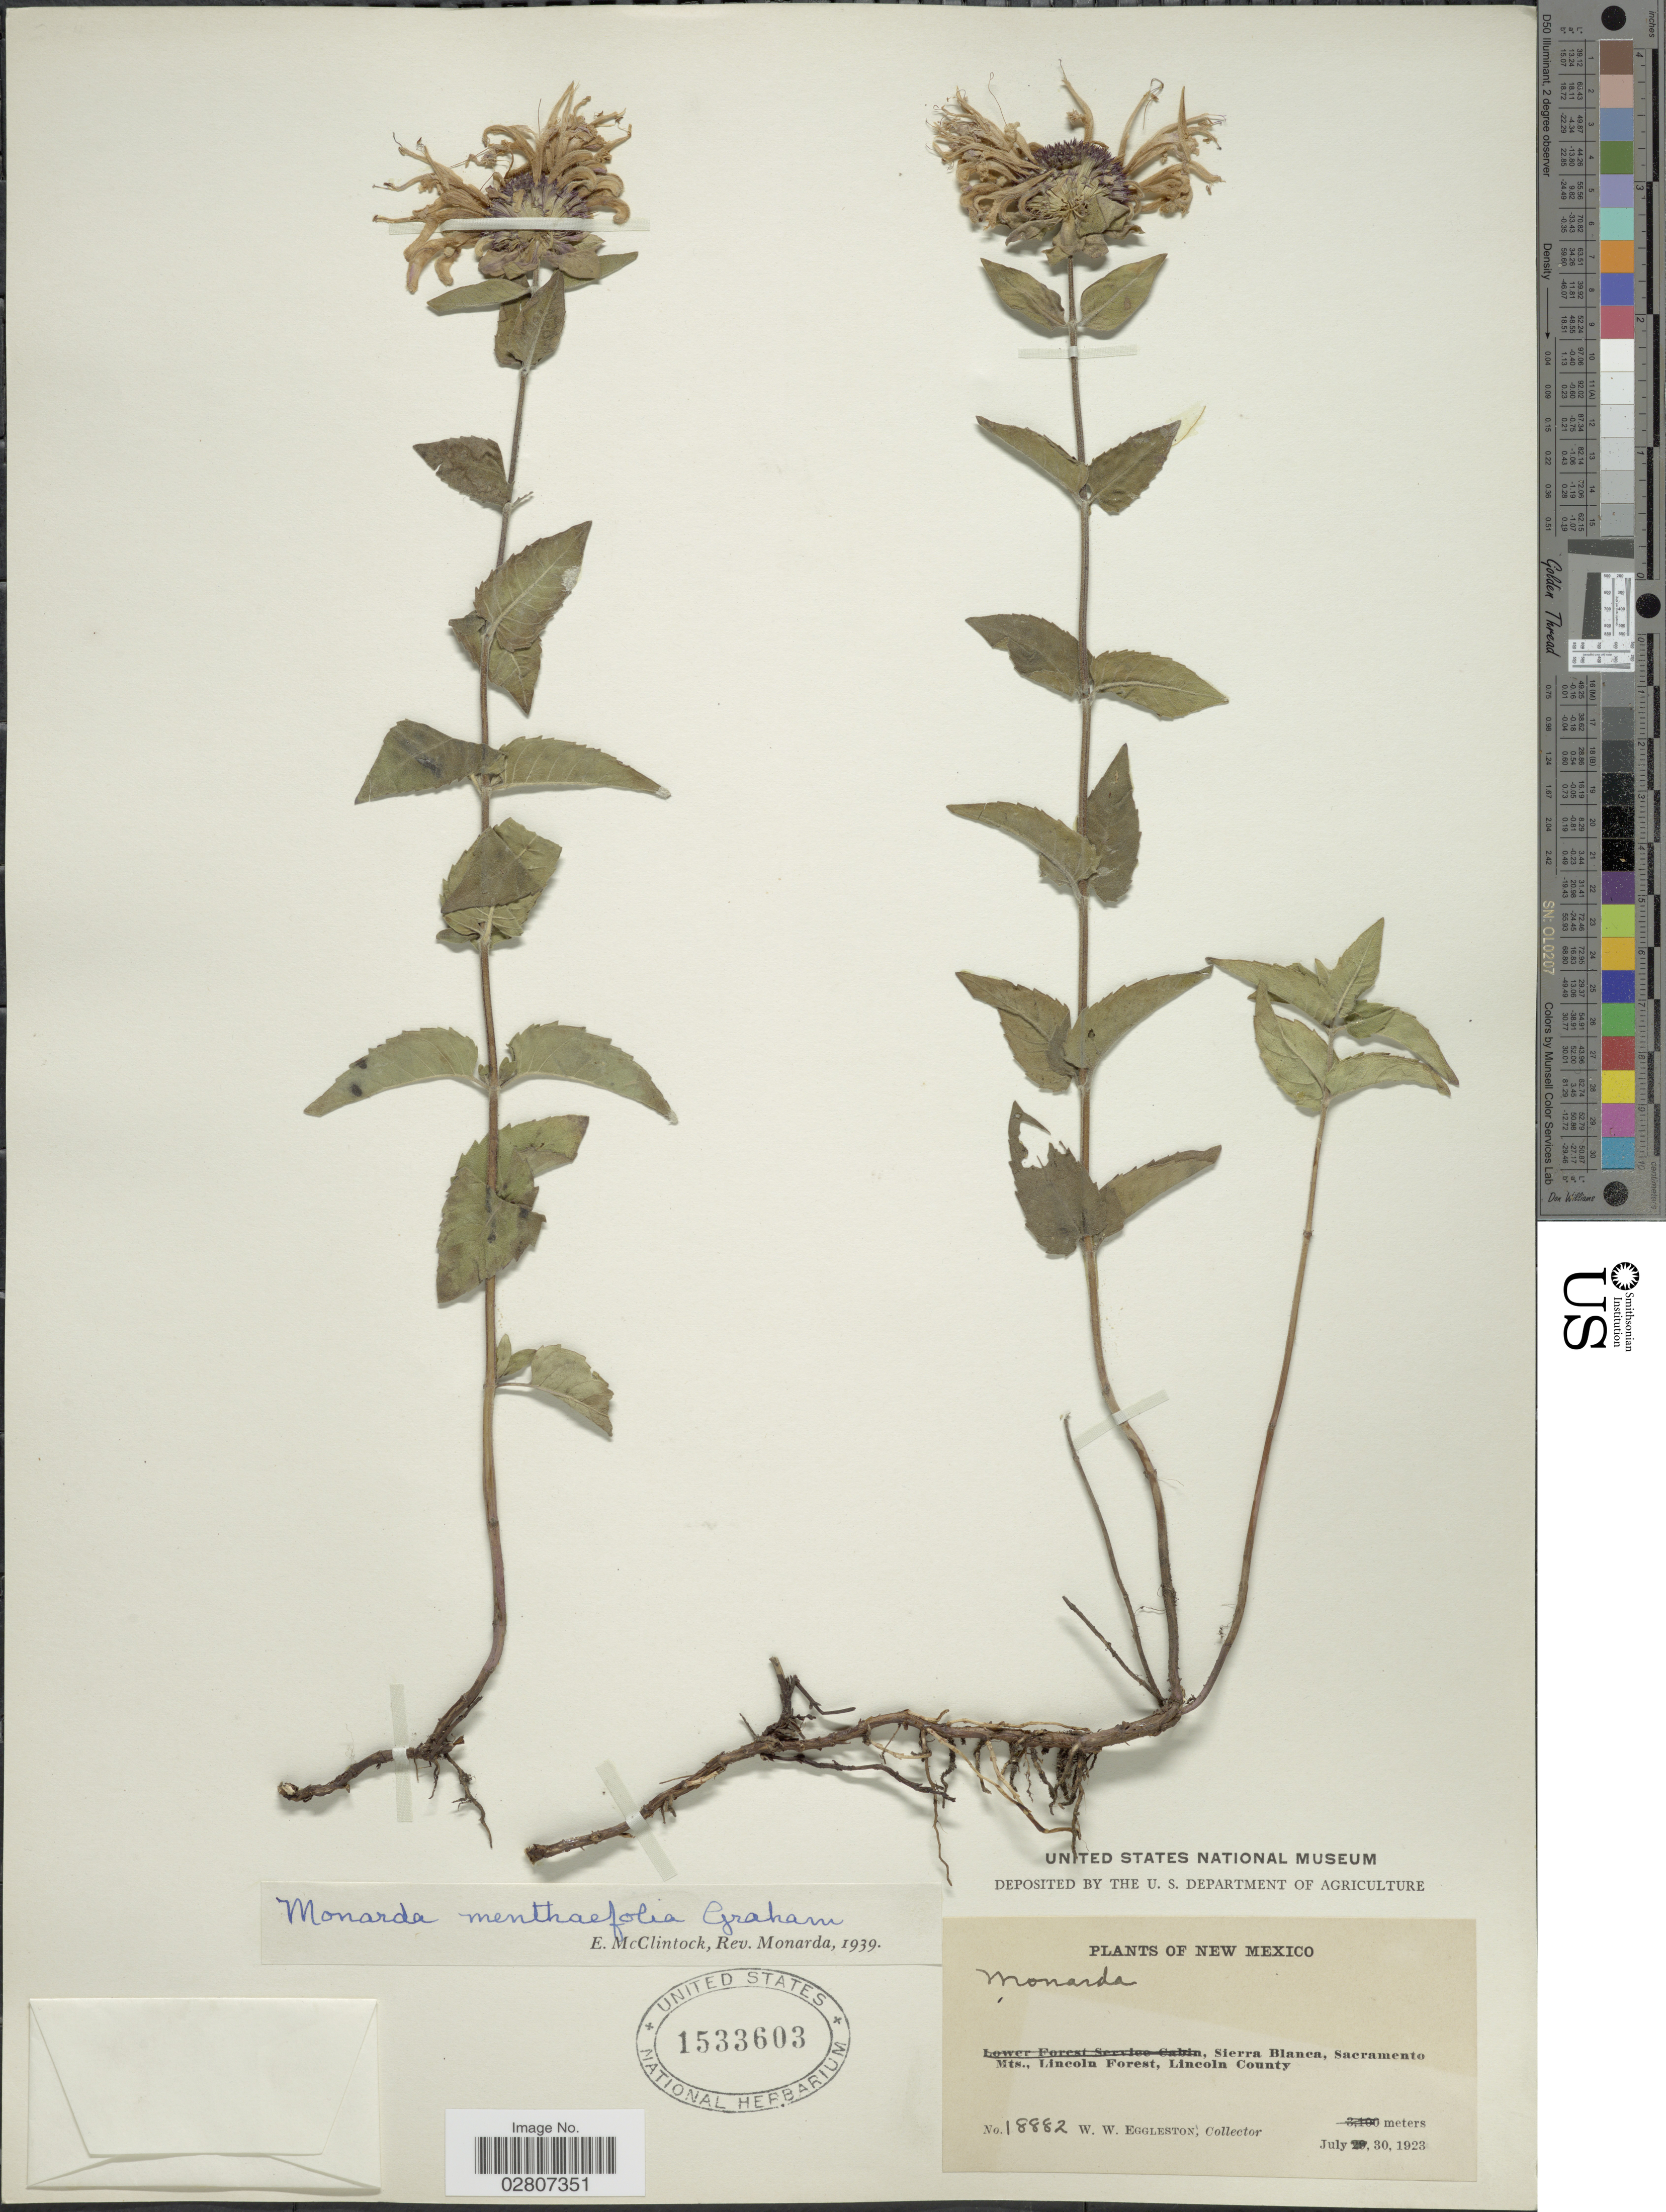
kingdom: Plantae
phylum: Tracheophyta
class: Magnoliopsida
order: Lamiales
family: Lamiaceae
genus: Monarda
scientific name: Monarda fistulosa var. mollis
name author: (L.) L.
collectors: W. W. Eggleston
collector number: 18882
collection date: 1923-07-30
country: United States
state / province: New Mexico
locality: Sierra Blanca, Sacramento Mts., Lincoln Forest, Lincoln County.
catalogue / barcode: US 1533603